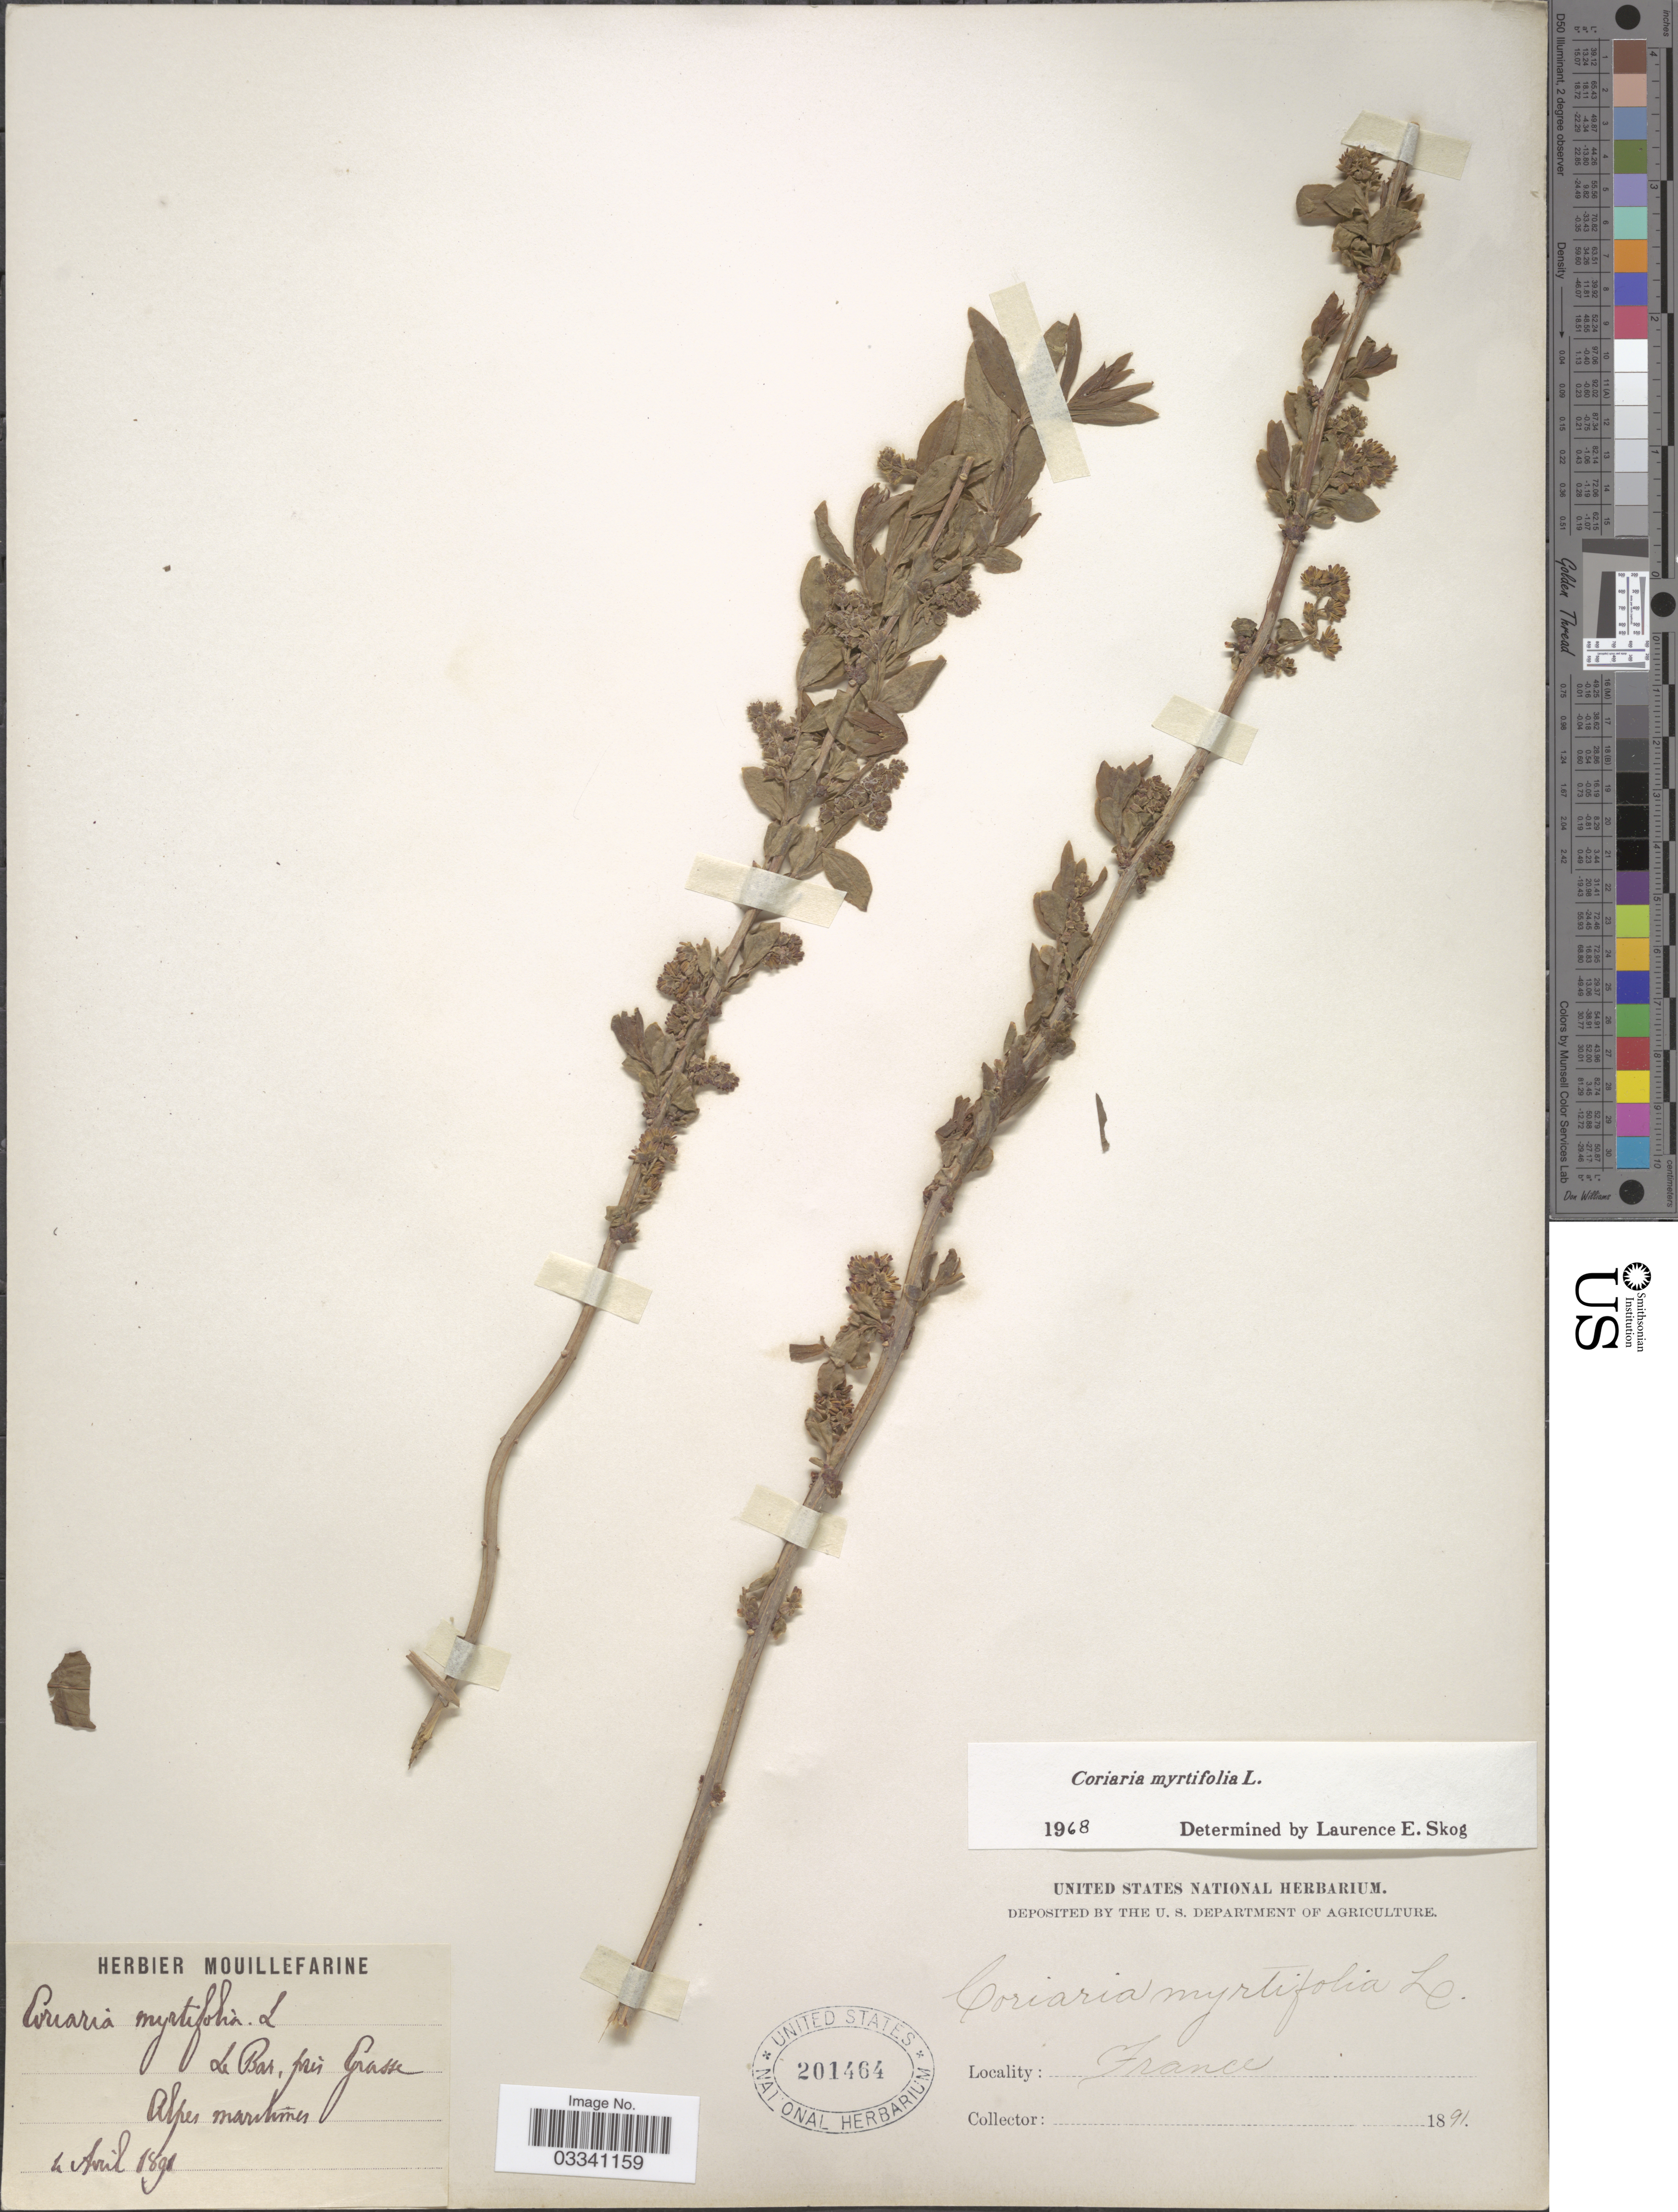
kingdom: Plantae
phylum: Tracheophyta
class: Magnoliopsida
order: Cucurbitales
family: Coriariaceae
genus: Coriaria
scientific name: Coriaria myrtifolia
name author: L.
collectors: ex herb. Mouillefarine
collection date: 1891-04-04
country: France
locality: Le Bar, prés Grasse Alpes maritimes.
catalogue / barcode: US 201464